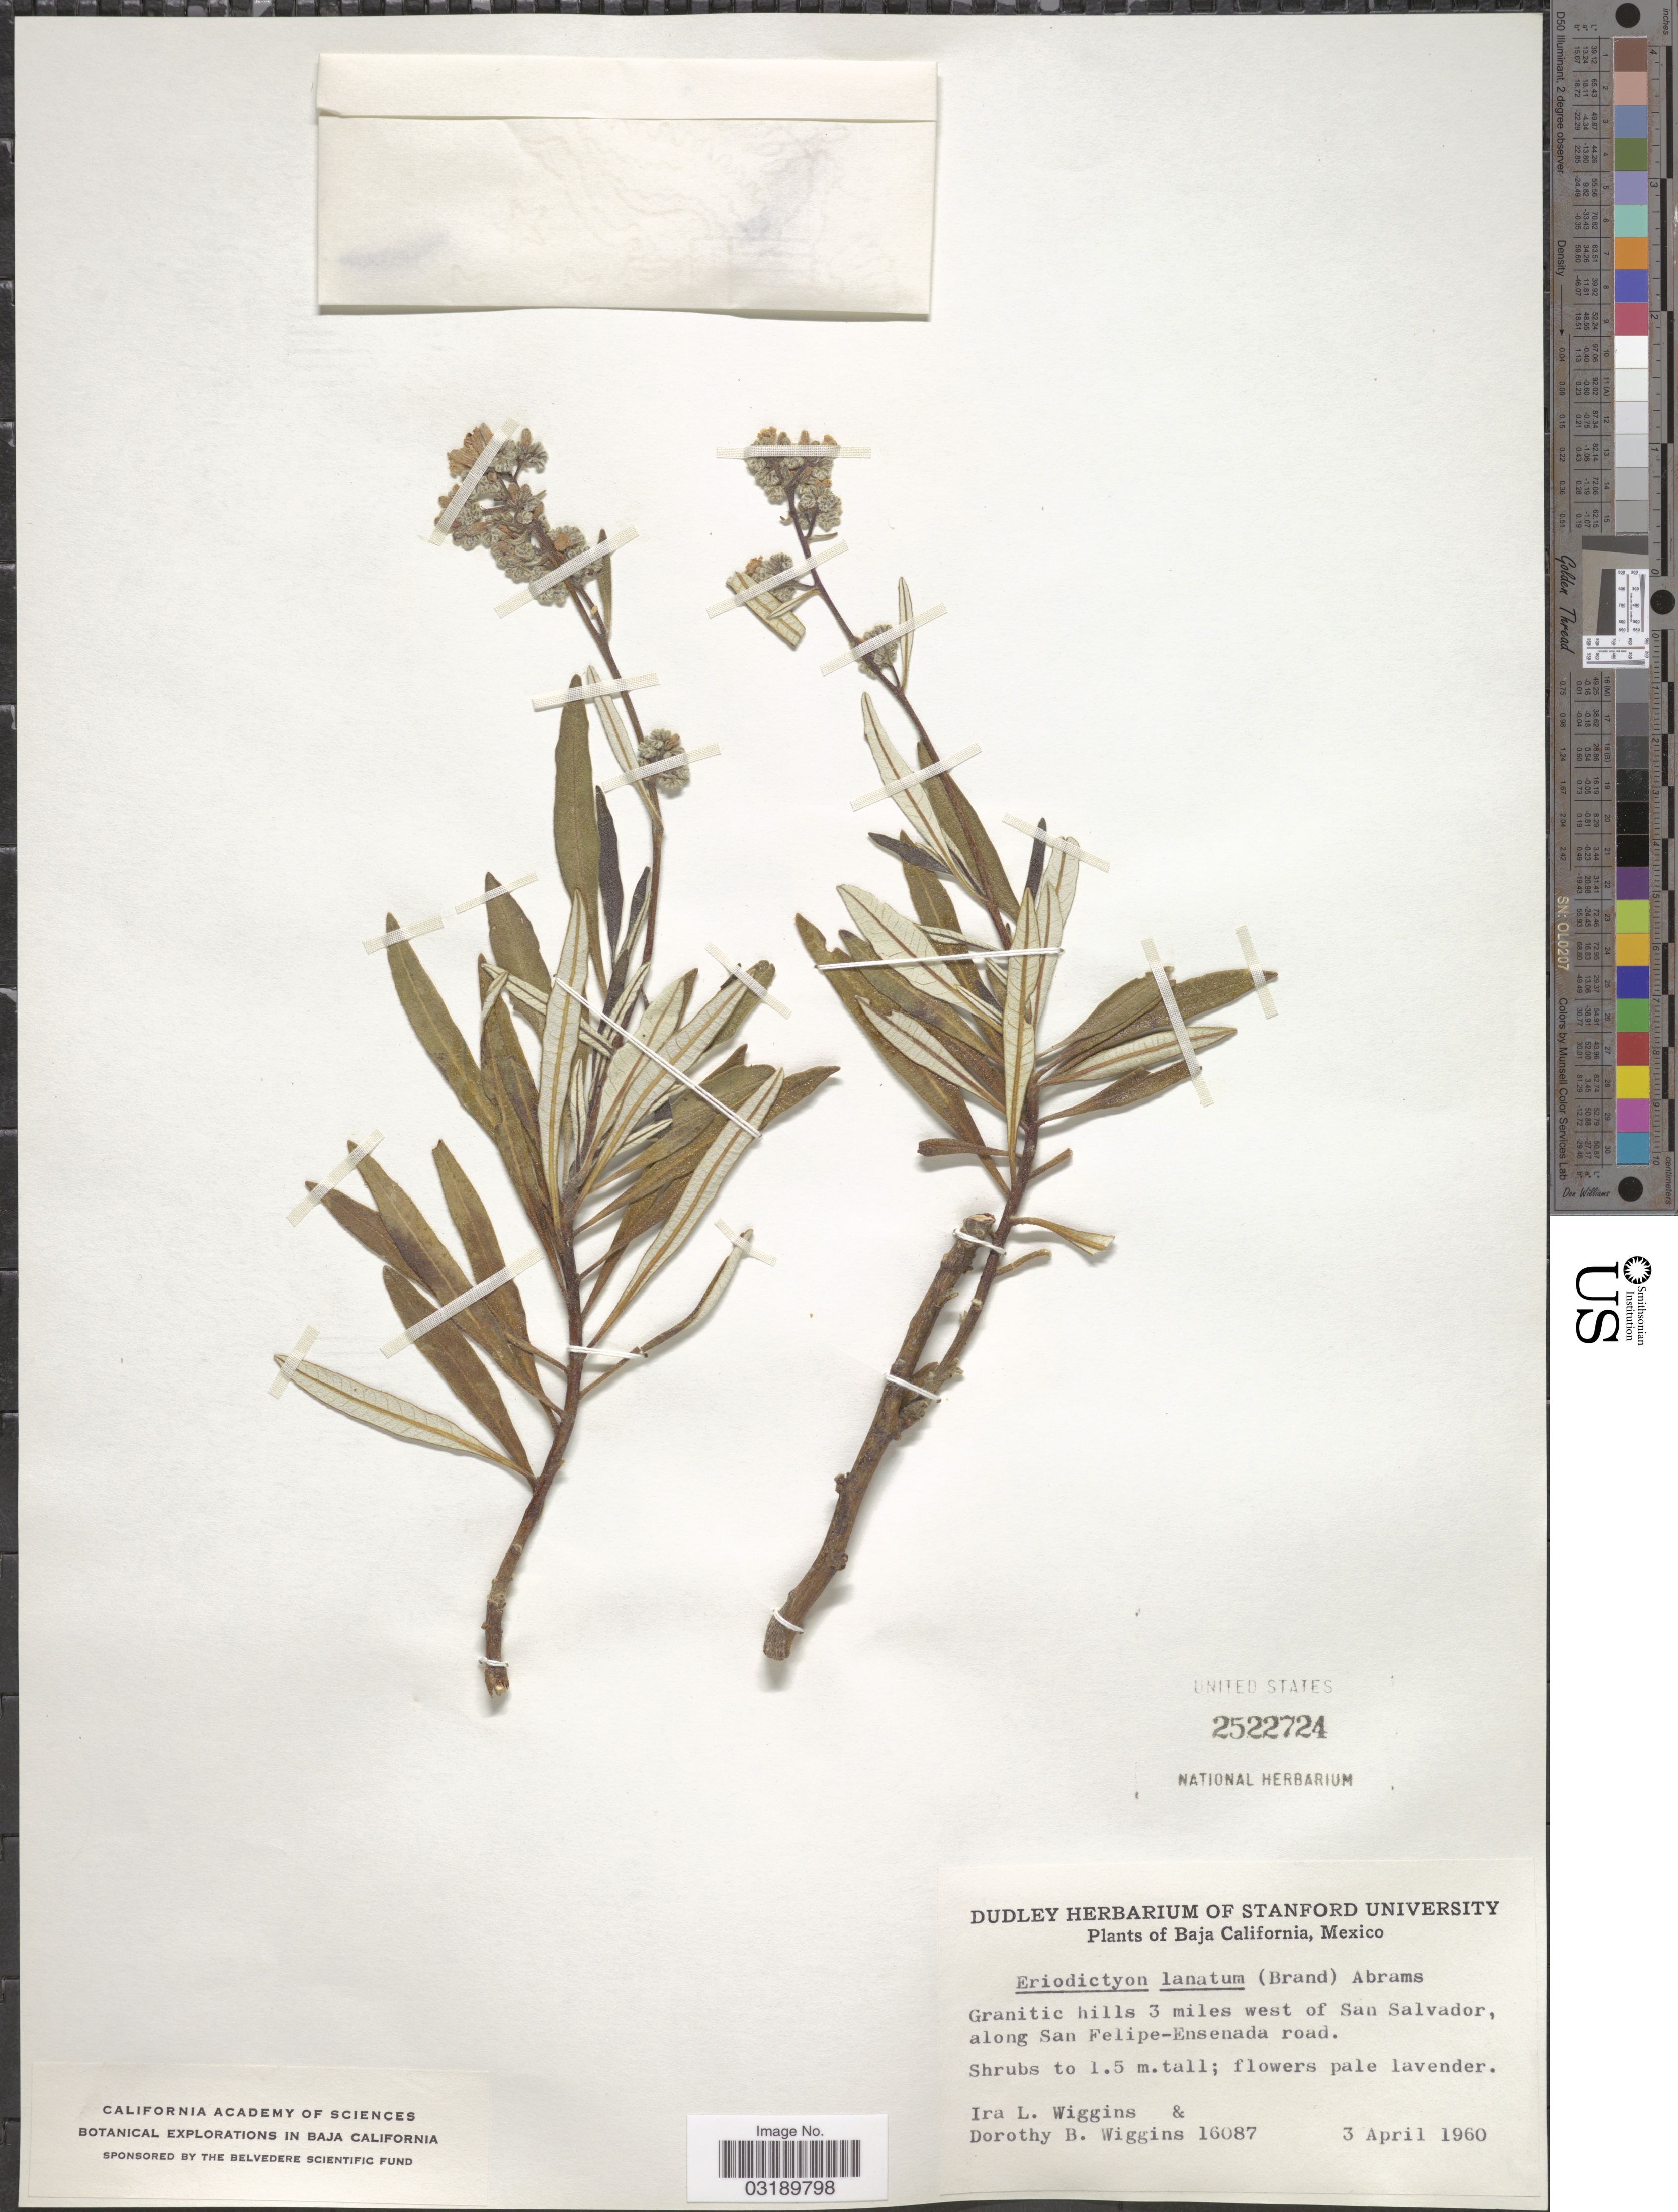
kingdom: Plantae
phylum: Tracheophyta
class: Magnoliopsida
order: Boraginales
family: Namaceae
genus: Eriodictyon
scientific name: Eriodictyon trichocalyx var. lanatum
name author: (Brand) Jeps.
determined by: Rogers, Z. S.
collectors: I. L. Wiggins & D. B. Wiggins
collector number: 16087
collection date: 1960-04-03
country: Mexico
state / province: Baja California Norte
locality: Granitic hills 3 miles west of San Salvador, along San Felipe-Ensenada road.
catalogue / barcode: US 2522724